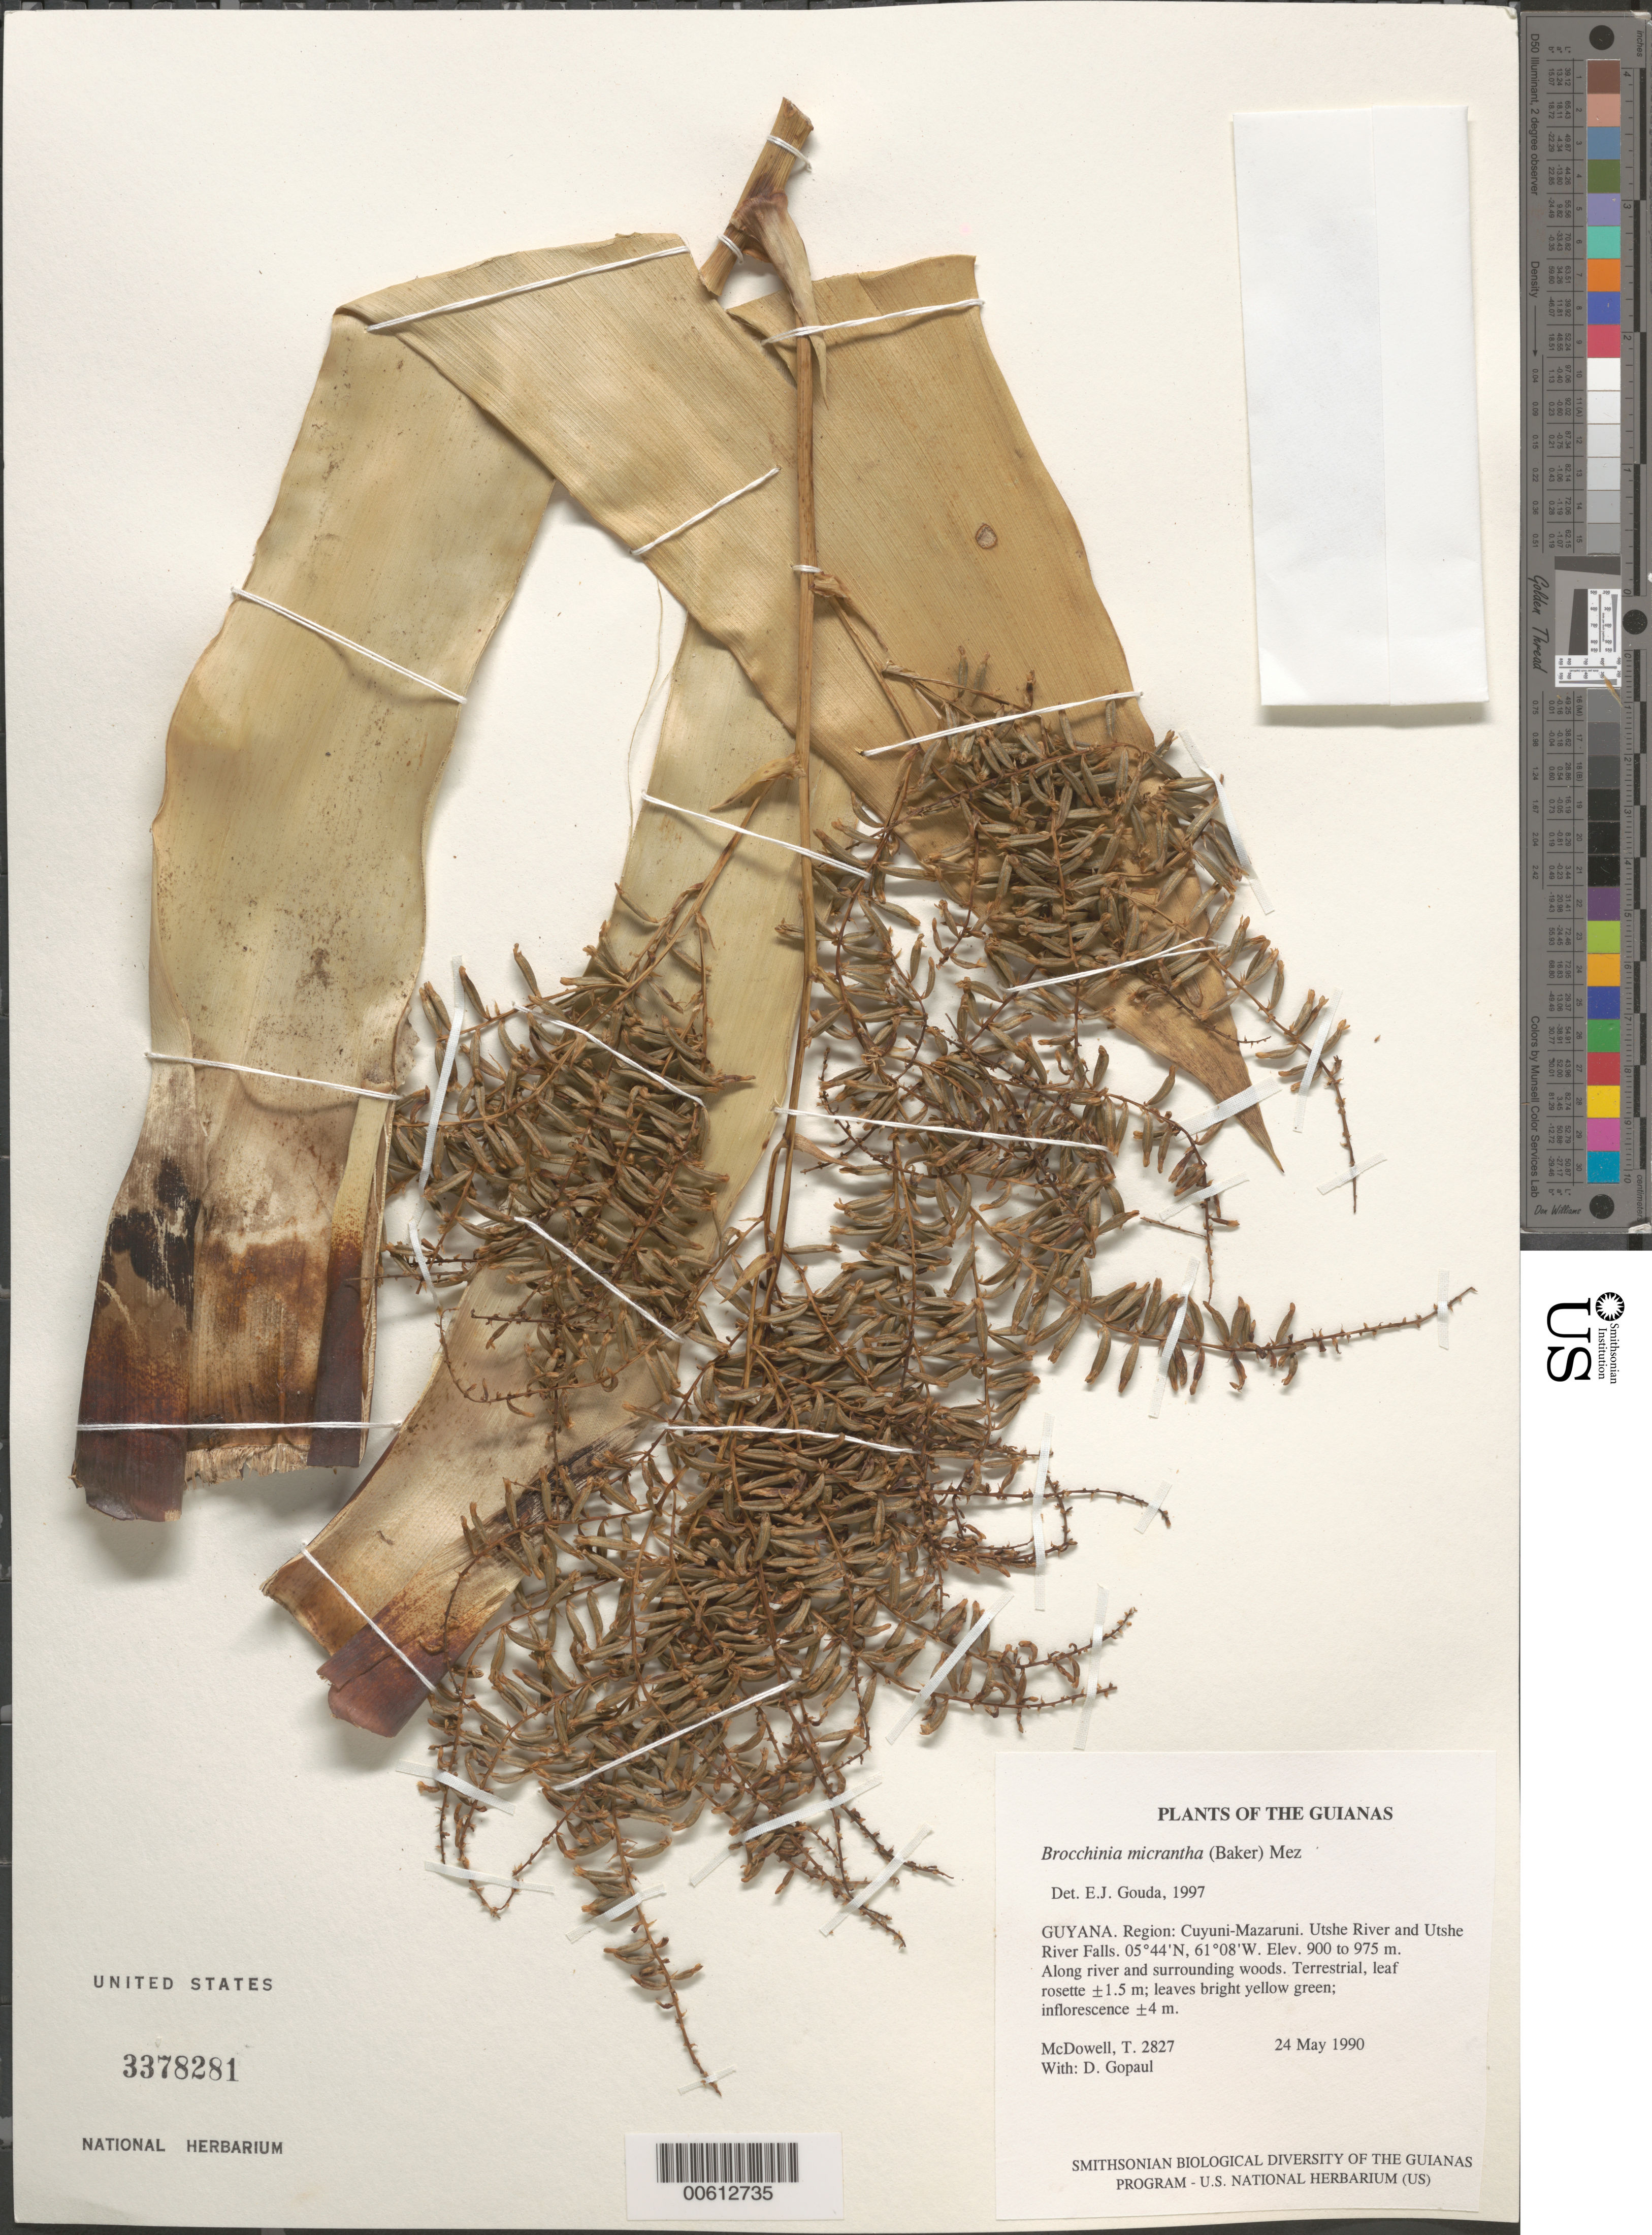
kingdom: Plantae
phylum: Tracheophyta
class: Liliopsida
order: Poales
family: Bromeliaceae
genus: Brocchinia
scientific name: Brocchinia micrantha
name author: (Baker) Mez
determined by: Gouda, E. J.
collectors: T. McDowell & D. Gopaul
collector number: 2827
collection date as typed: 24 May 1990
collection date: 1990-05-24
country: Guyana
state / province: Cuyuni-Mazaruni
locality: Utshi River and Falls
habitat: Along river and surrounding woods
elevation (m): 900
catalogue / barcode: US 3378281